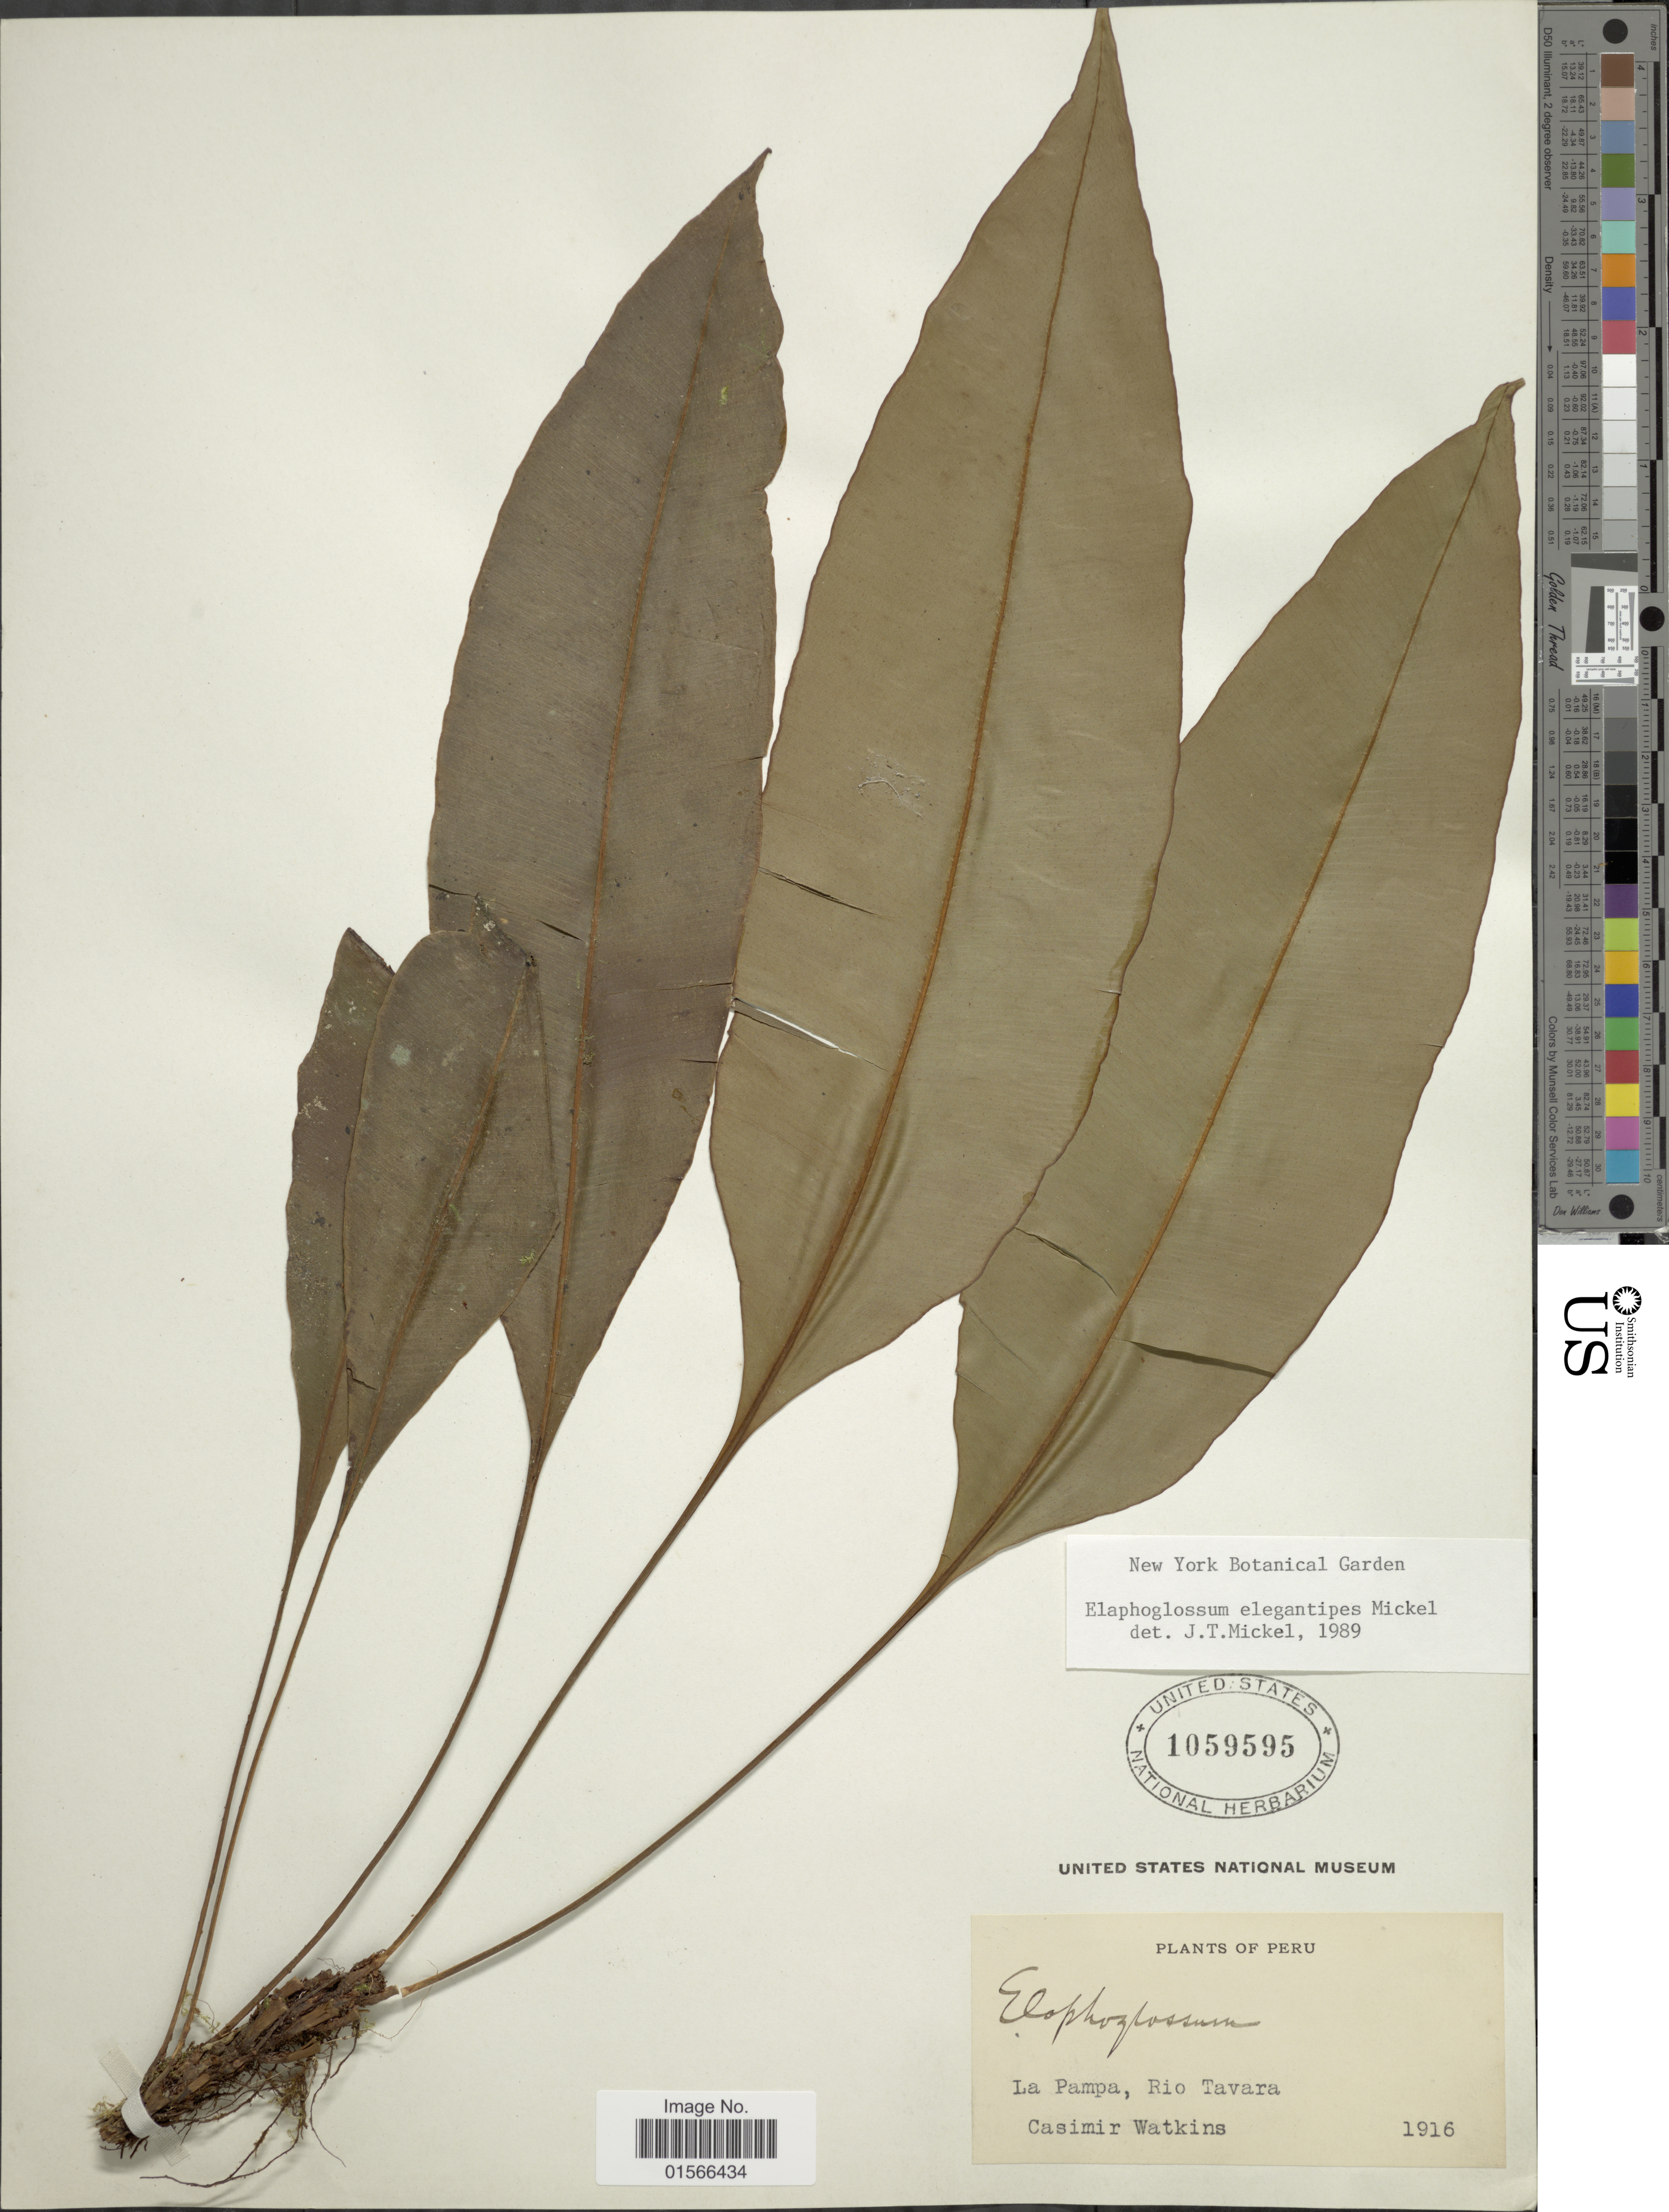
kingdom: Plantae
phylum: Tracheophyta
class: Polypodiopsida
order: Polypodiales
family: Dryopteridaceae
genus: Elaphoglossum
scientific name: Elaphoglossum elegantipes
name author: Mickel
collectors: C. Watkins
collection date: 1916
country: Peru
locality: La Pampa, Rio Tavara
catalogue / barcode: US 1059595